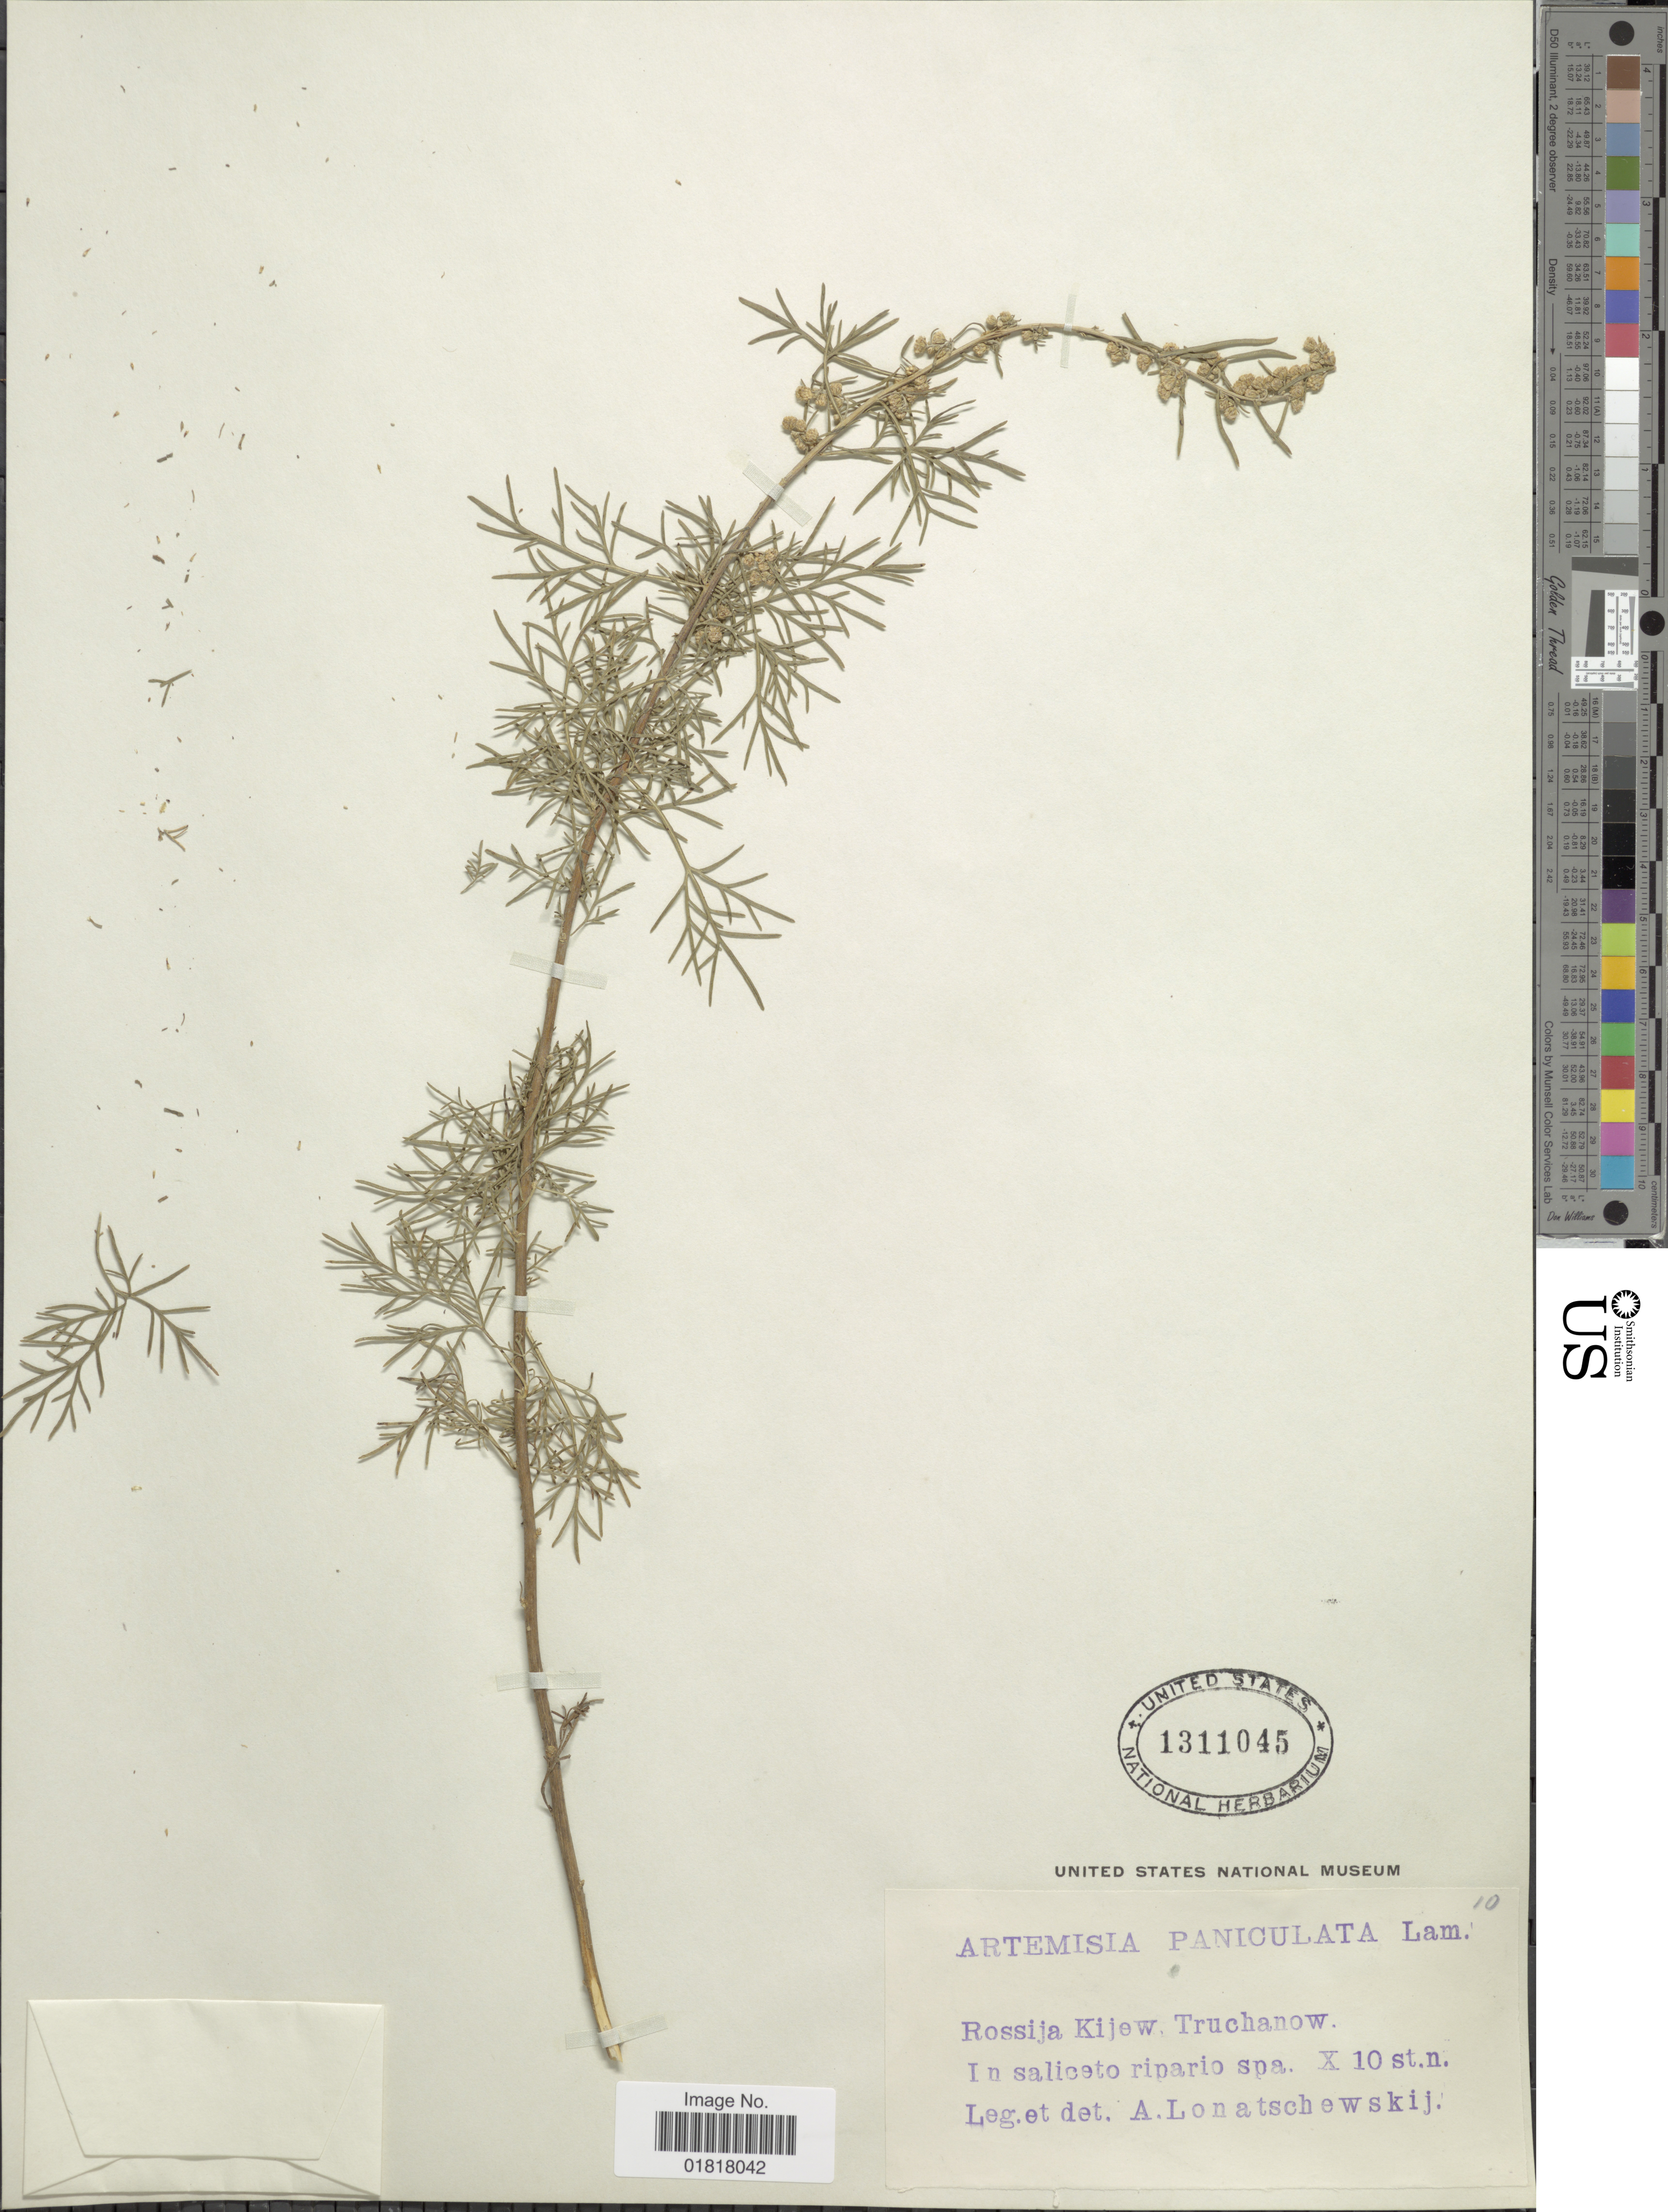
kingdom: Plantae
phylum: Tracheophyta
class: Magnoliopsida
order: Asterales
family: Asteraceae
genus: Artemisia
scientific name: Artemisia paniculata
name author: Lam.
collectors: A. Lonatschewskij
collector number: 10?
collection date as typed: Transcribed d/m/y: /10/10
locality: Rossija Kijew, Truchanow, in saliceto ripario spa.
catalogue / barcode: US 1311045